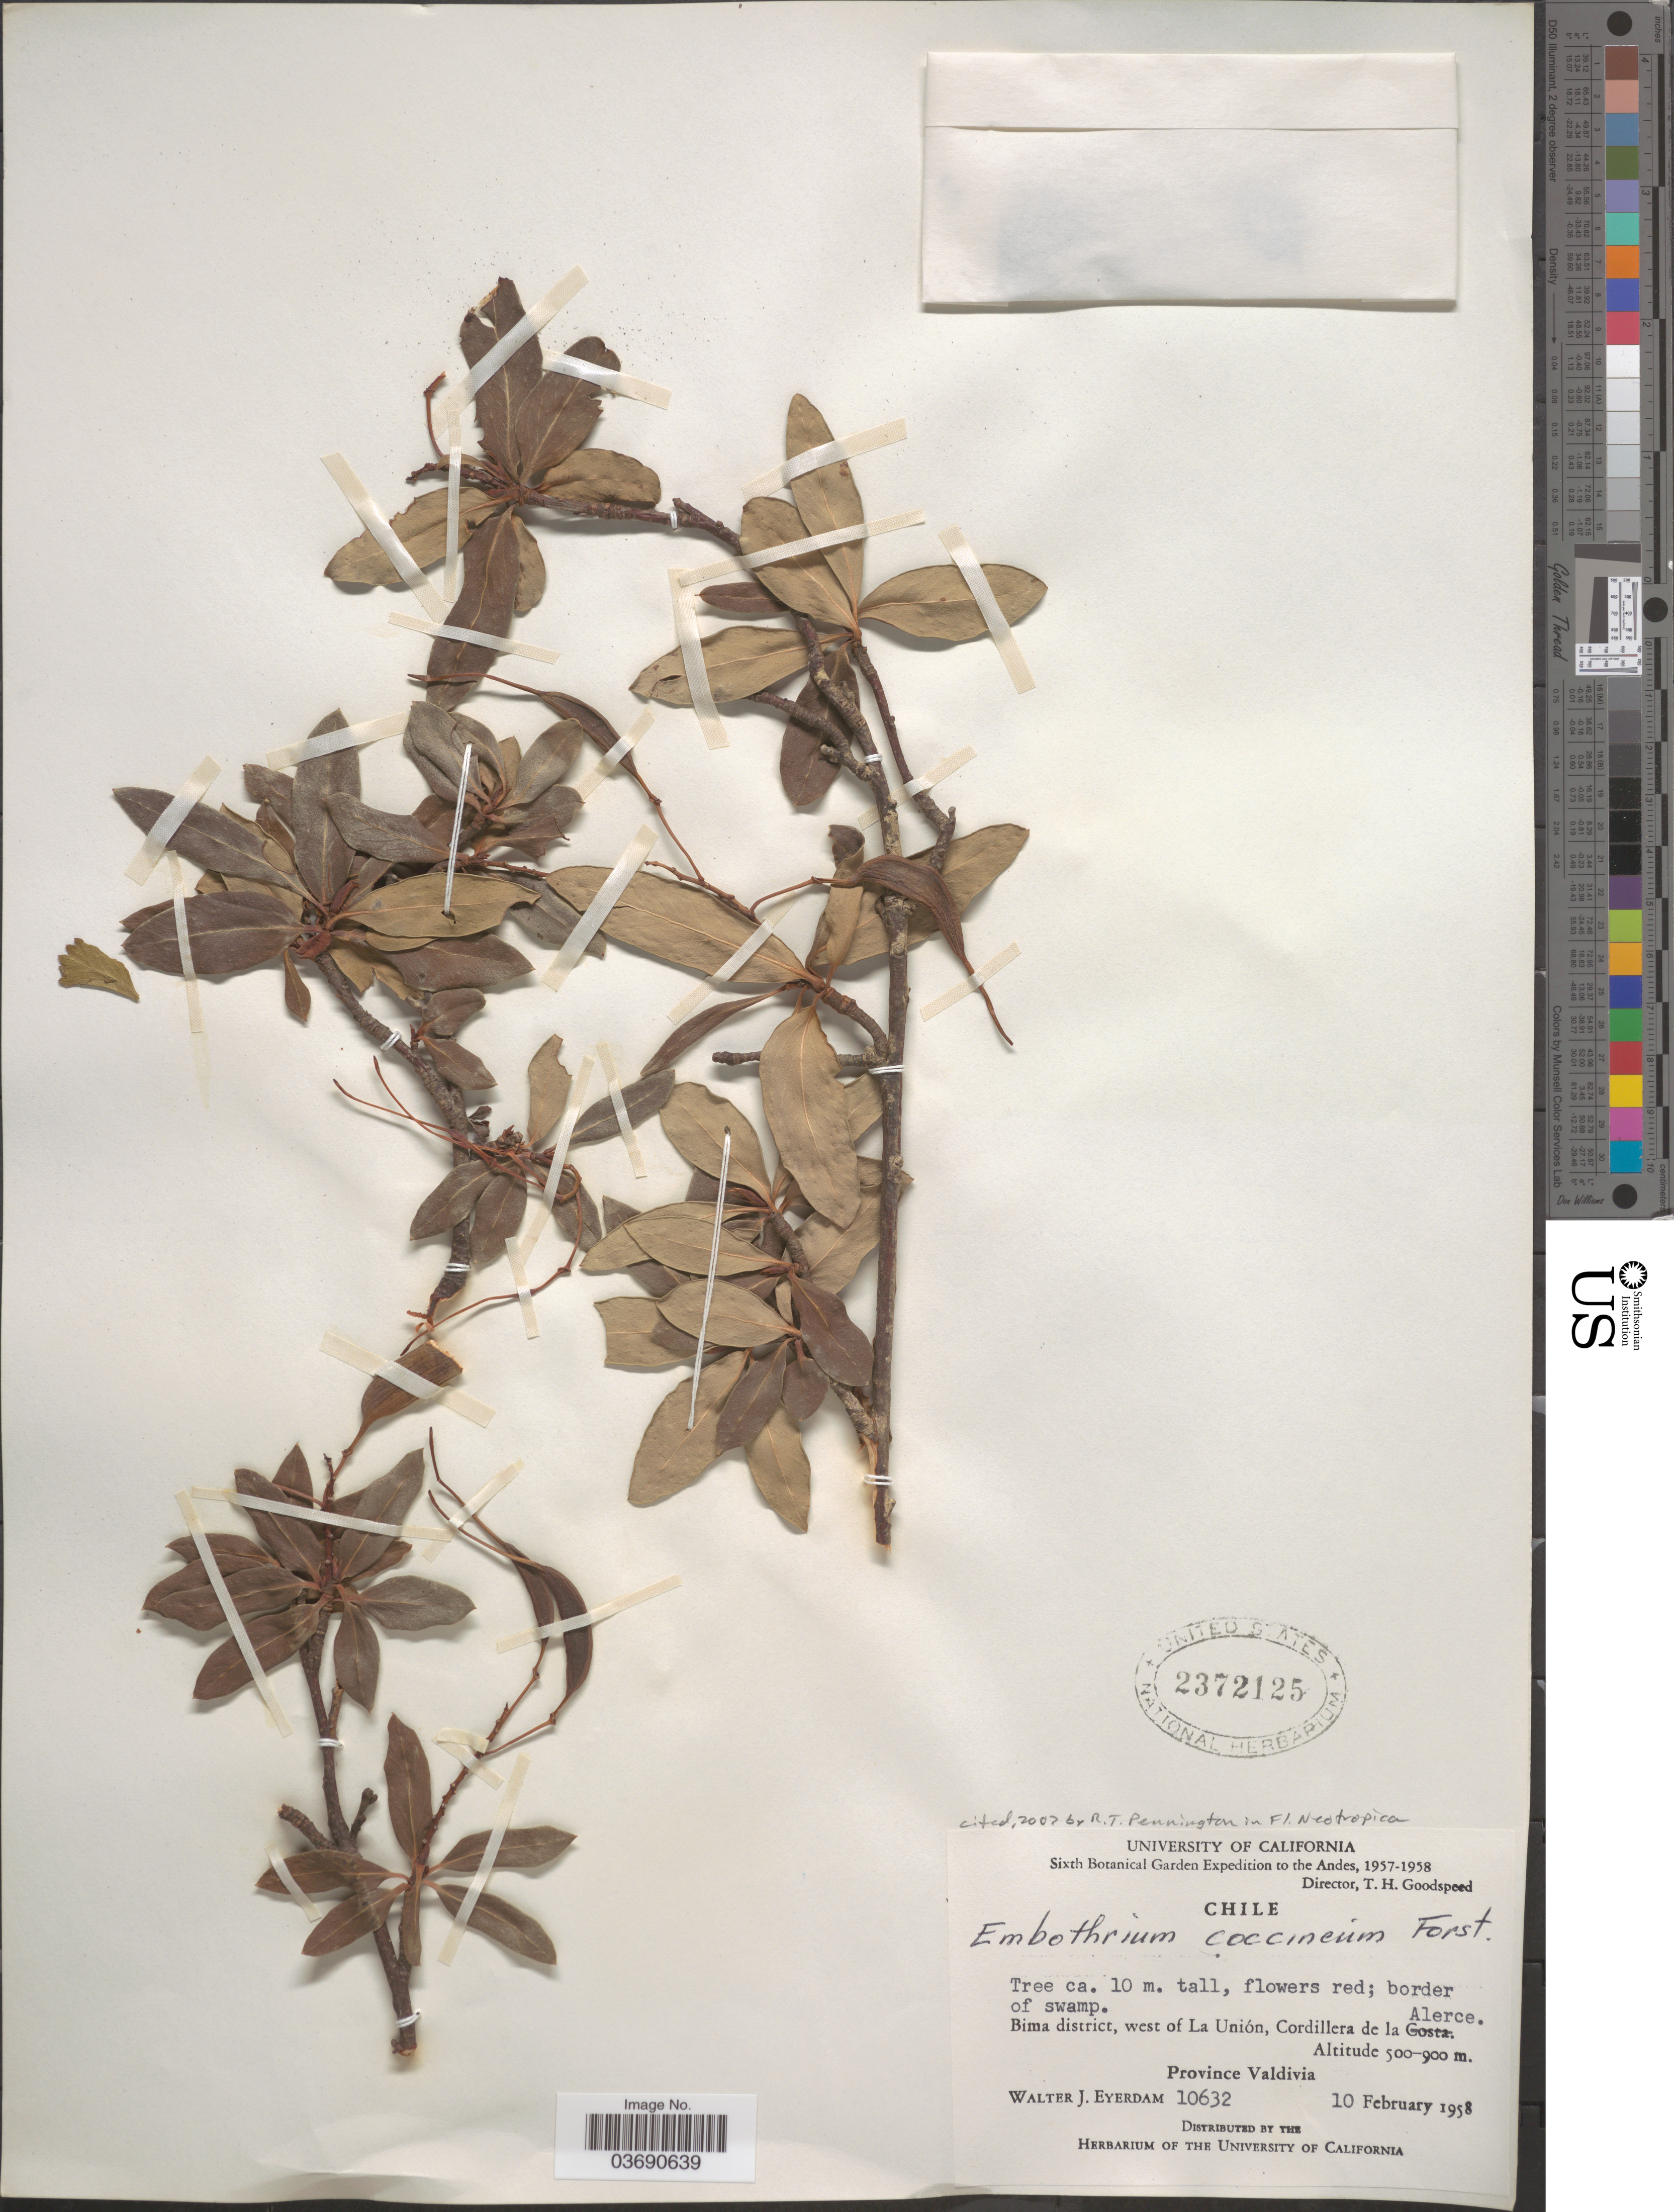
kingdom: Plantae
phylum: Tracheophyta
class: Magnoliopsida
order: Proteales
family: Proteaceae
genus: Embothrium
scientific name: Embothrium coccineum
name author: J.R. Forst. & G. Forst.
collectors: W. J. Eyerdam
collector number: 10632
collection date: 1958-02-10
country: Chile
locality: The Andes. Bima district, west of La Unión, Cordillera de la Alerce. Province Valdivia.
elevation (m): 500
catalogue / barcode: US 2372125